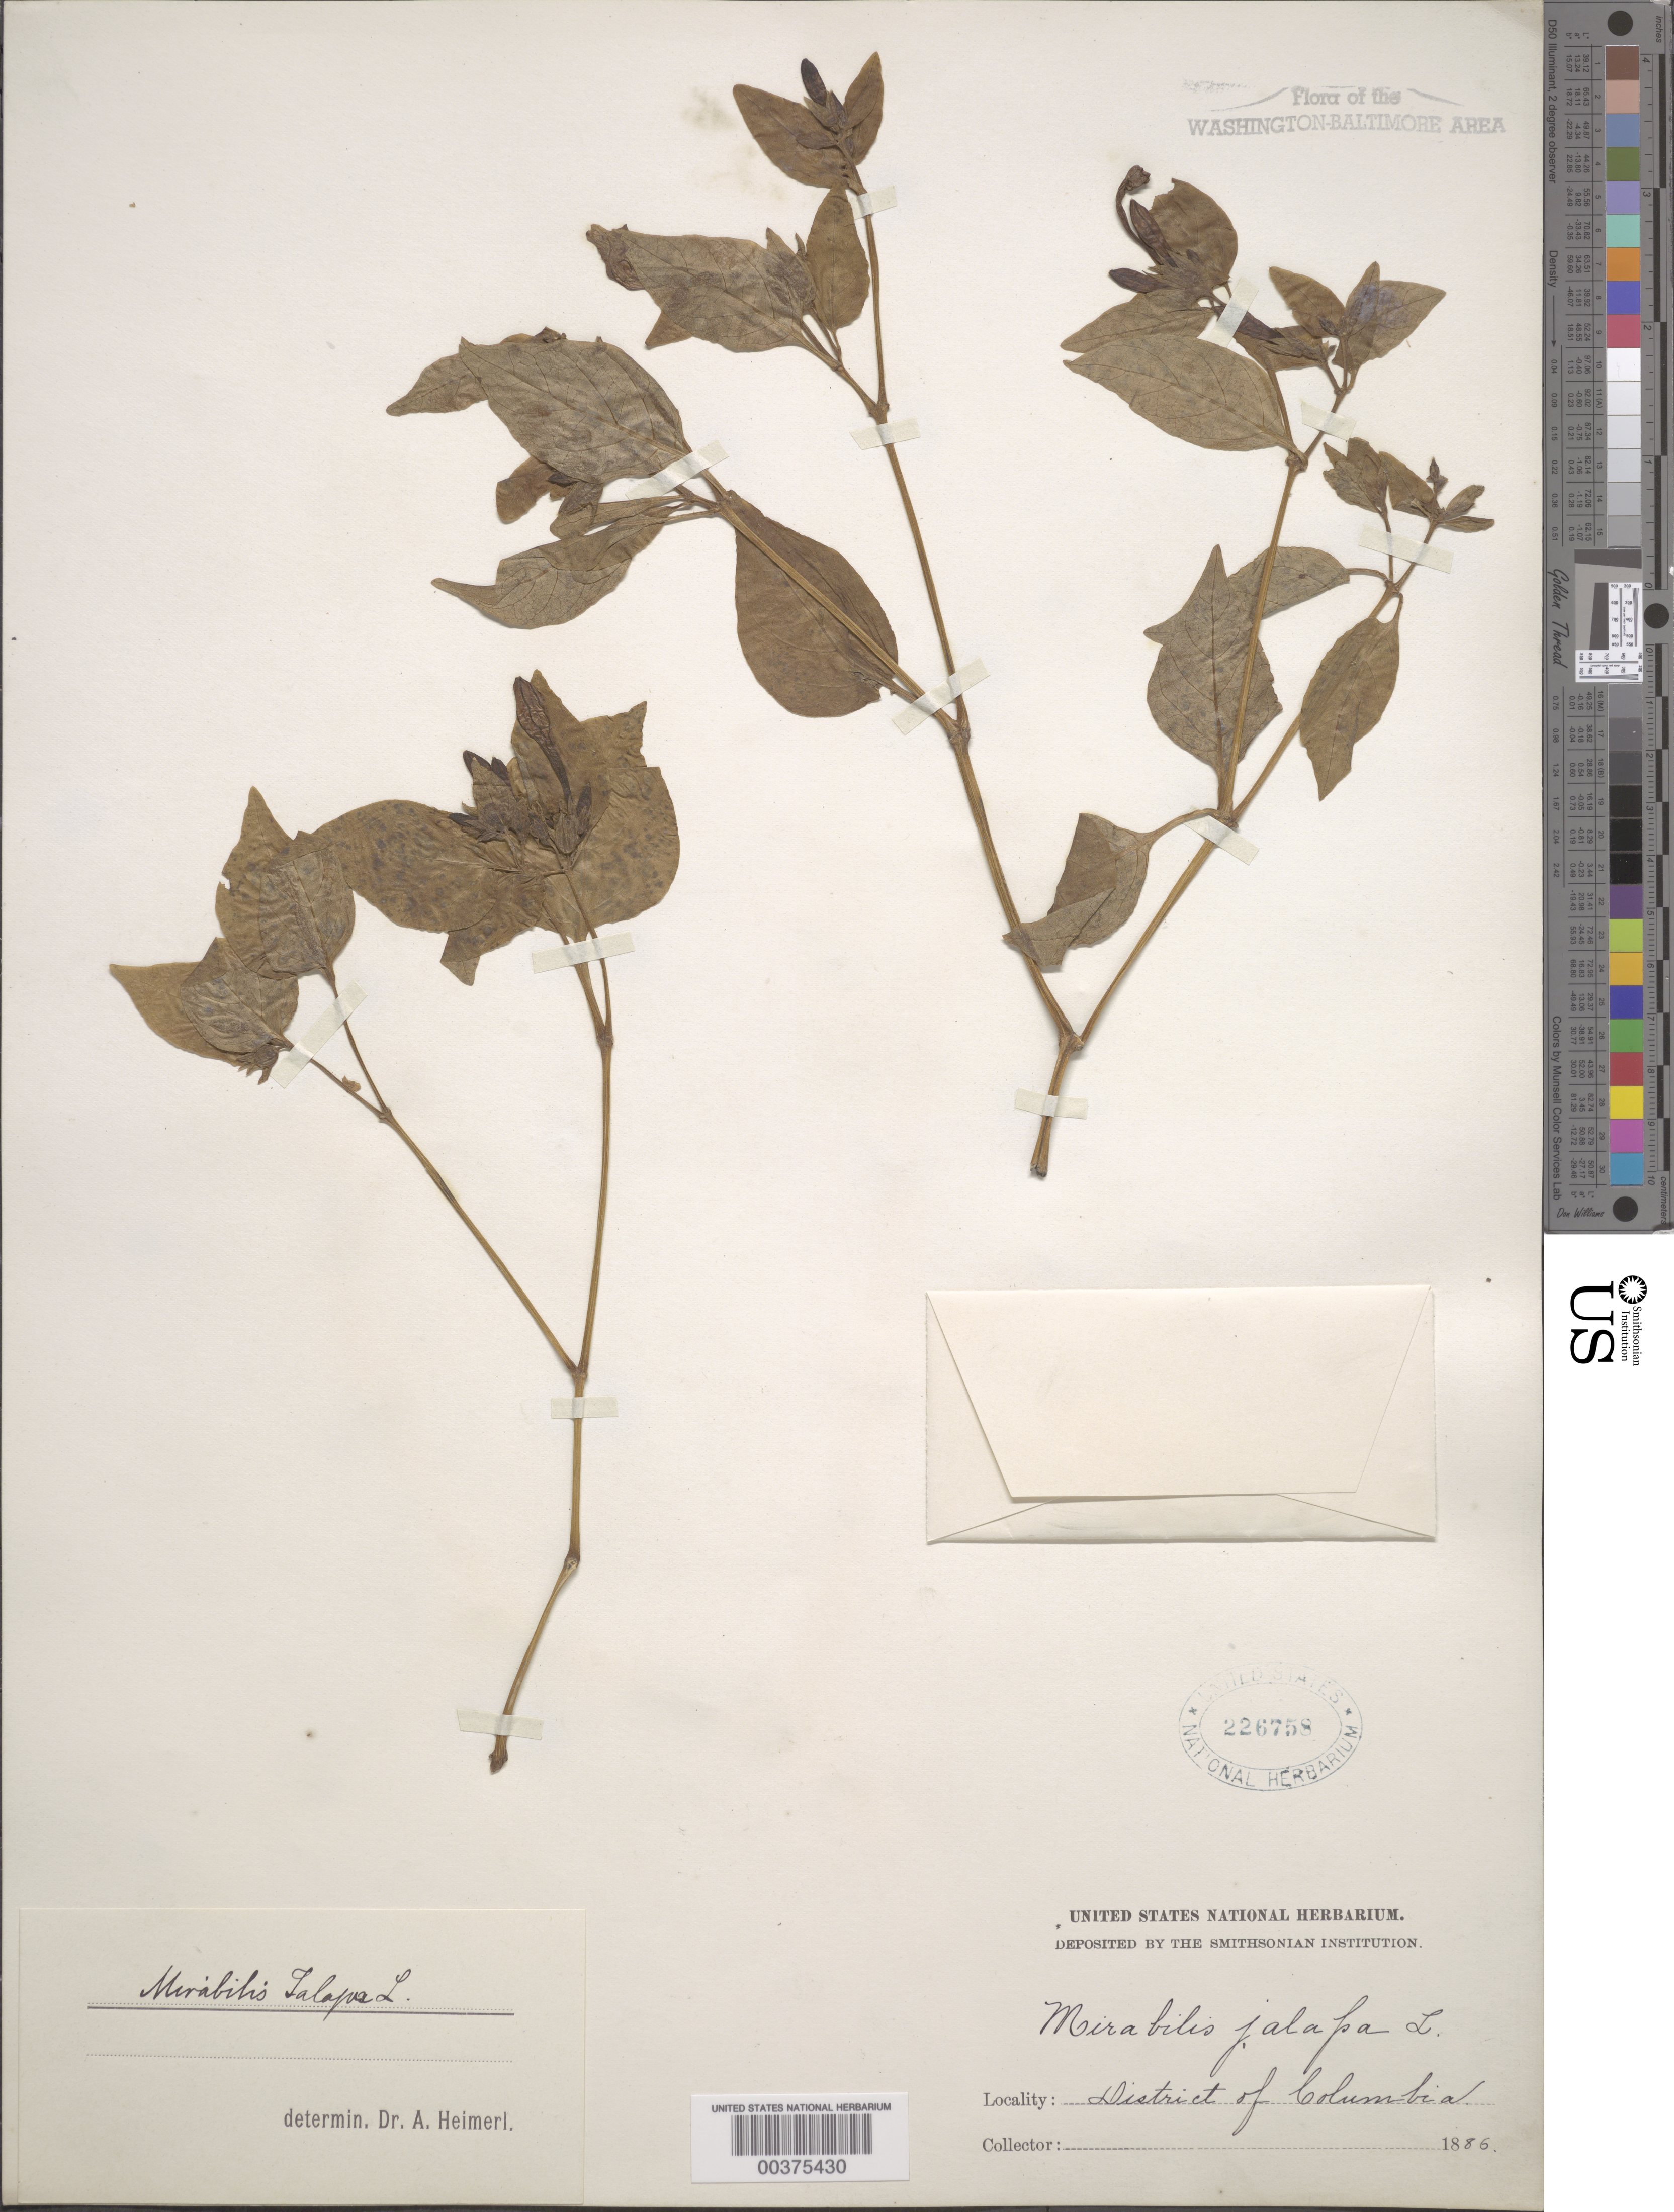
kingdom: Plantae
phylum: Tracheophyta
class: Magnoliopsida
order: Caryophyllales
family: Nyctaginaceae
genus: Mirabilis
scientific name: Mirabilis jalapa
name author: L.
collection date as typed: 1886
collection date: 1886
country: United States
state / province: District of Columbia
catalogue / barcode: US 226758